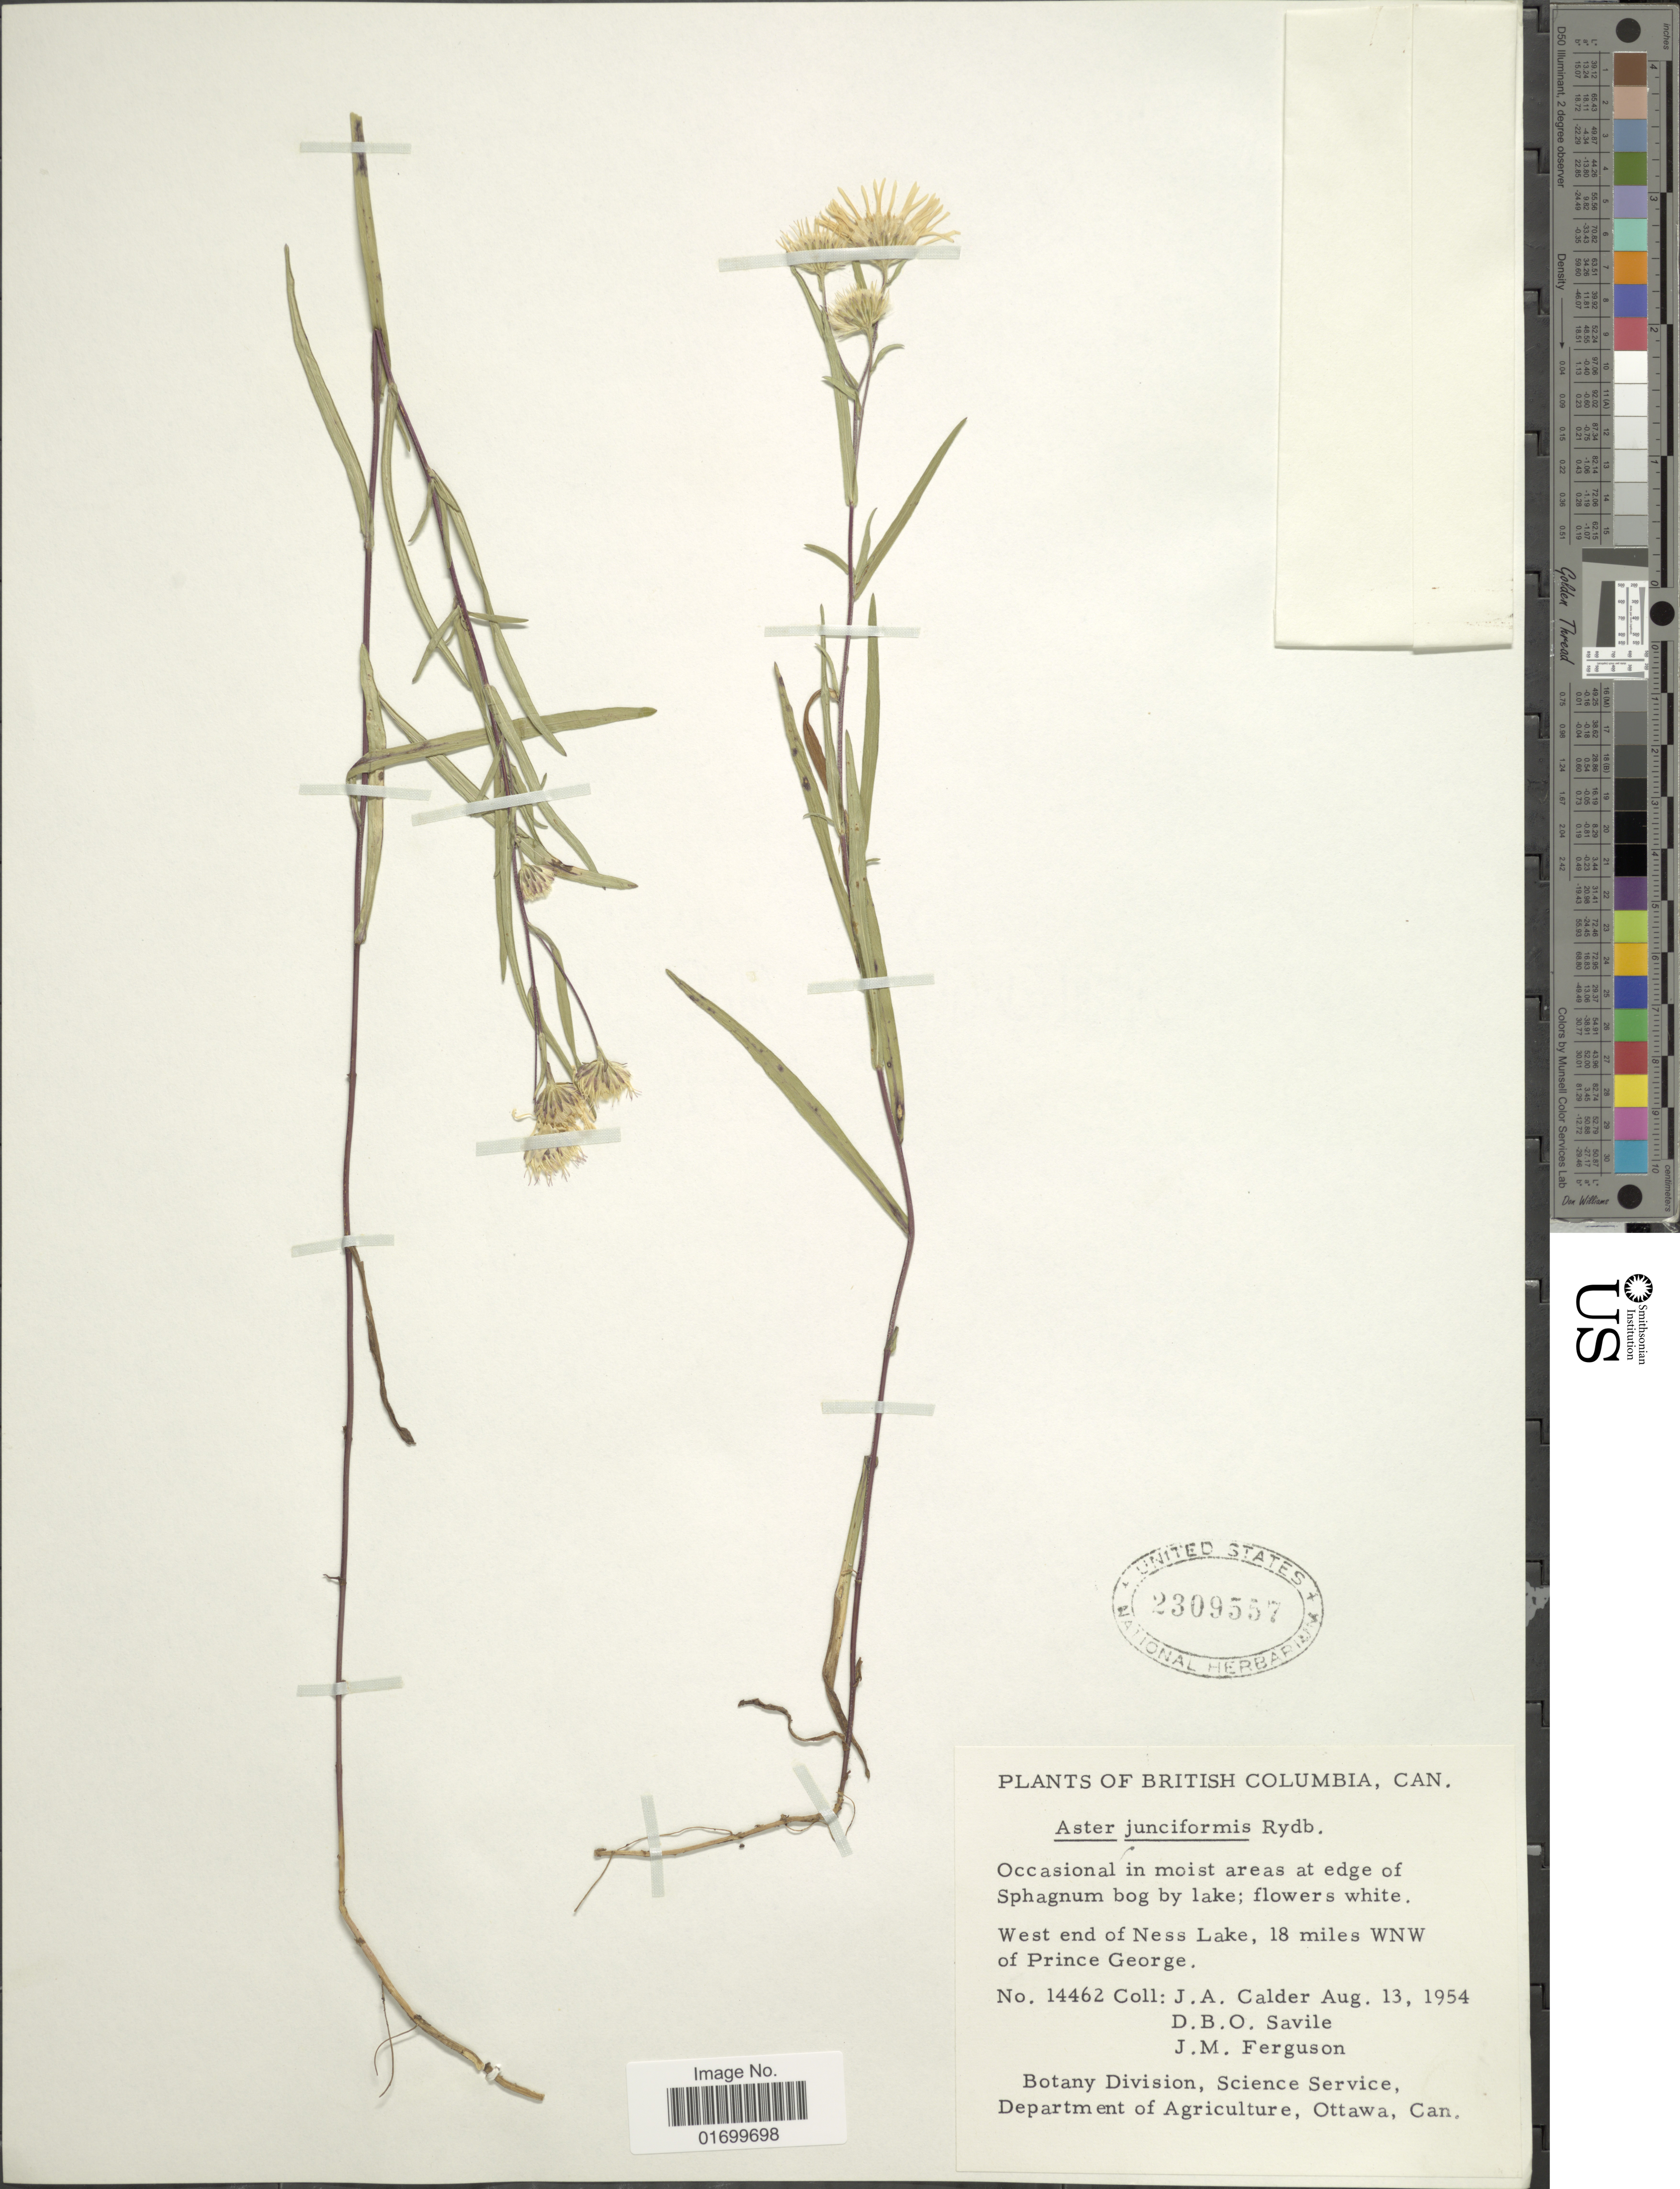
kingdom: Plantae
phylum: Tracheophyta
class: Magnoliopsida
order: Asterales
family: Asteraceae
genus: Symphyotrichum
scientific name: Symphyotrichum boreale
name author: (Torr. & A. Gray) Á. Löve & D. Löve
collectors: J. A. Calder, D. Savile & J. M. Ferguson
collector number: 14462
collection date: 1954-08-13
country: Canada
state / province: British Columbia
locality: Occasional in moist areas at edge of Sphagnum bog by lake, West end of Ness Lake, 18 miles WNW of Prince George.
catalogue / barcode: US 2309557